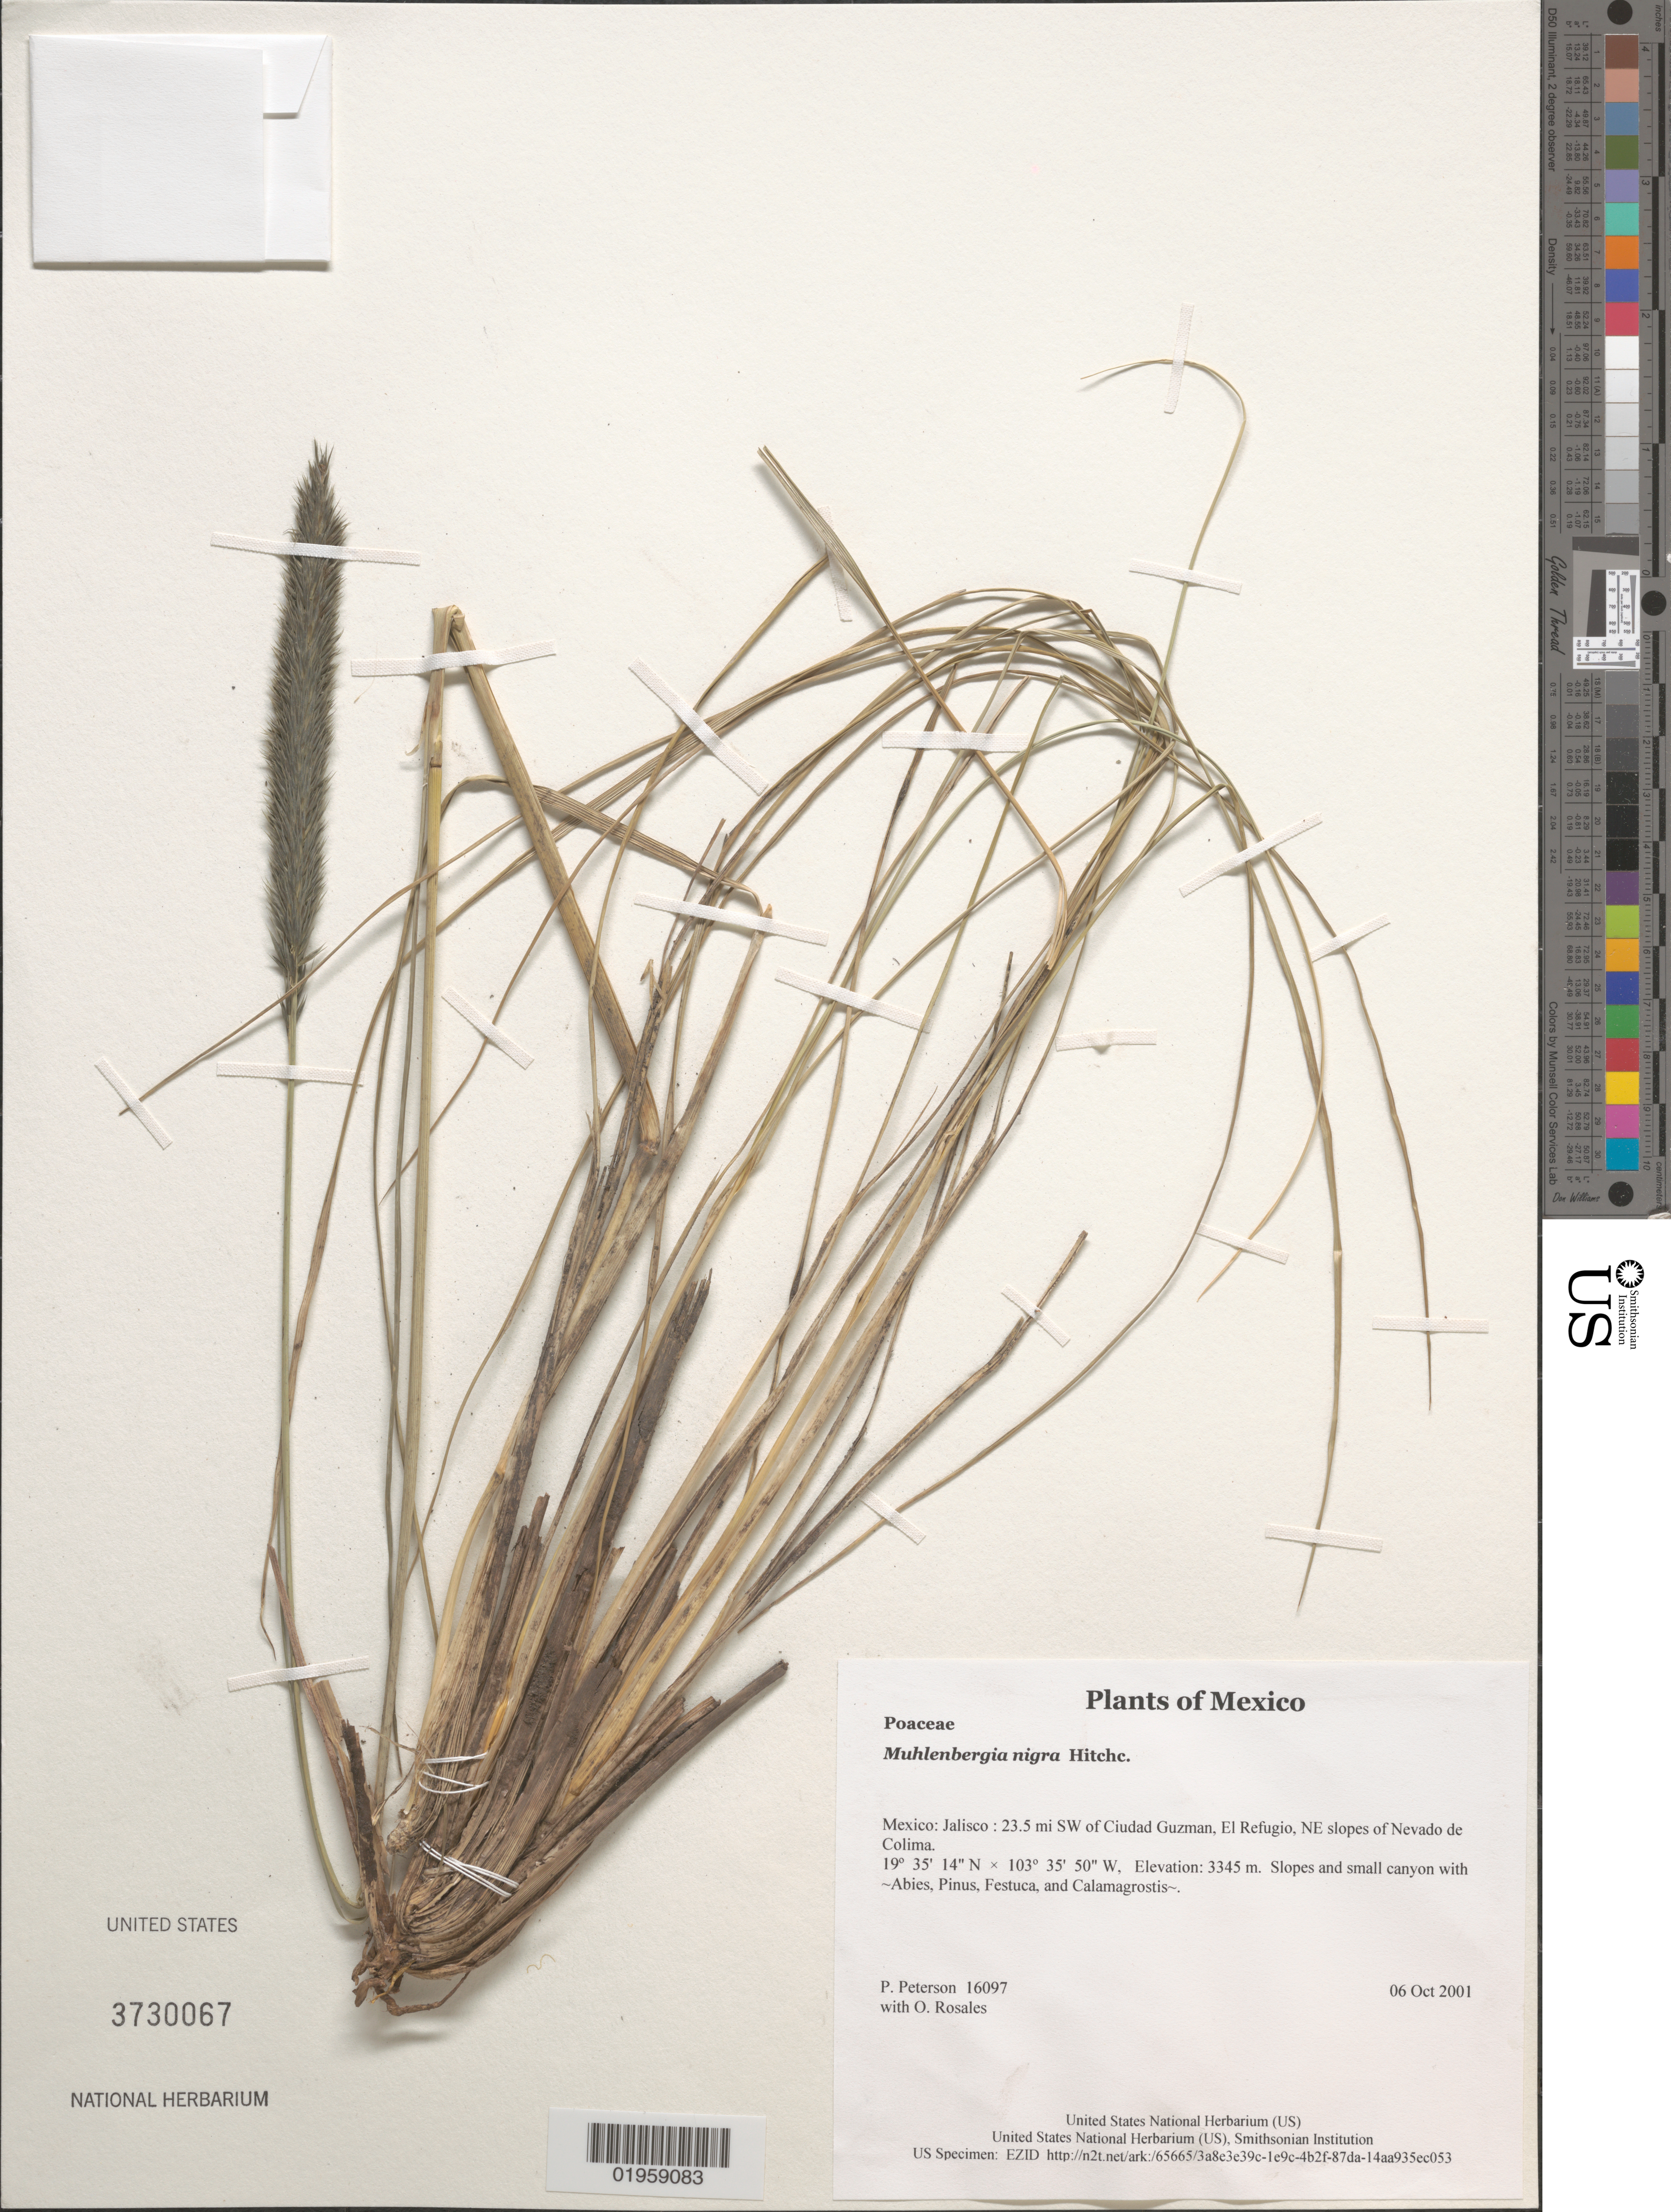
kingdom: Plantae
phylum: Tracheophyta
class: Liliopsida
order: Poales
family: Poaceae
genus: Muhlenbergia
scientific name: Muhlenbergia nigra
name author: Hitchc.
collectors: P. M. Peterson & O. Rosales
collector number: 16097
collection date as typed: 06 Oct 2001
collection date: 2001-10-06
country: Mexico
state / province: Jalisco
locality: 23.5 mi SW of Ciudad Guzman, El Refugio, NE slopes of Nevado de Colima.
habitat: Slopes and small canyon with ~Abies, Pinus, Festuca, and Calamagrostis~.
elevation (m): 3345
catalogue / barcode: US 3730067